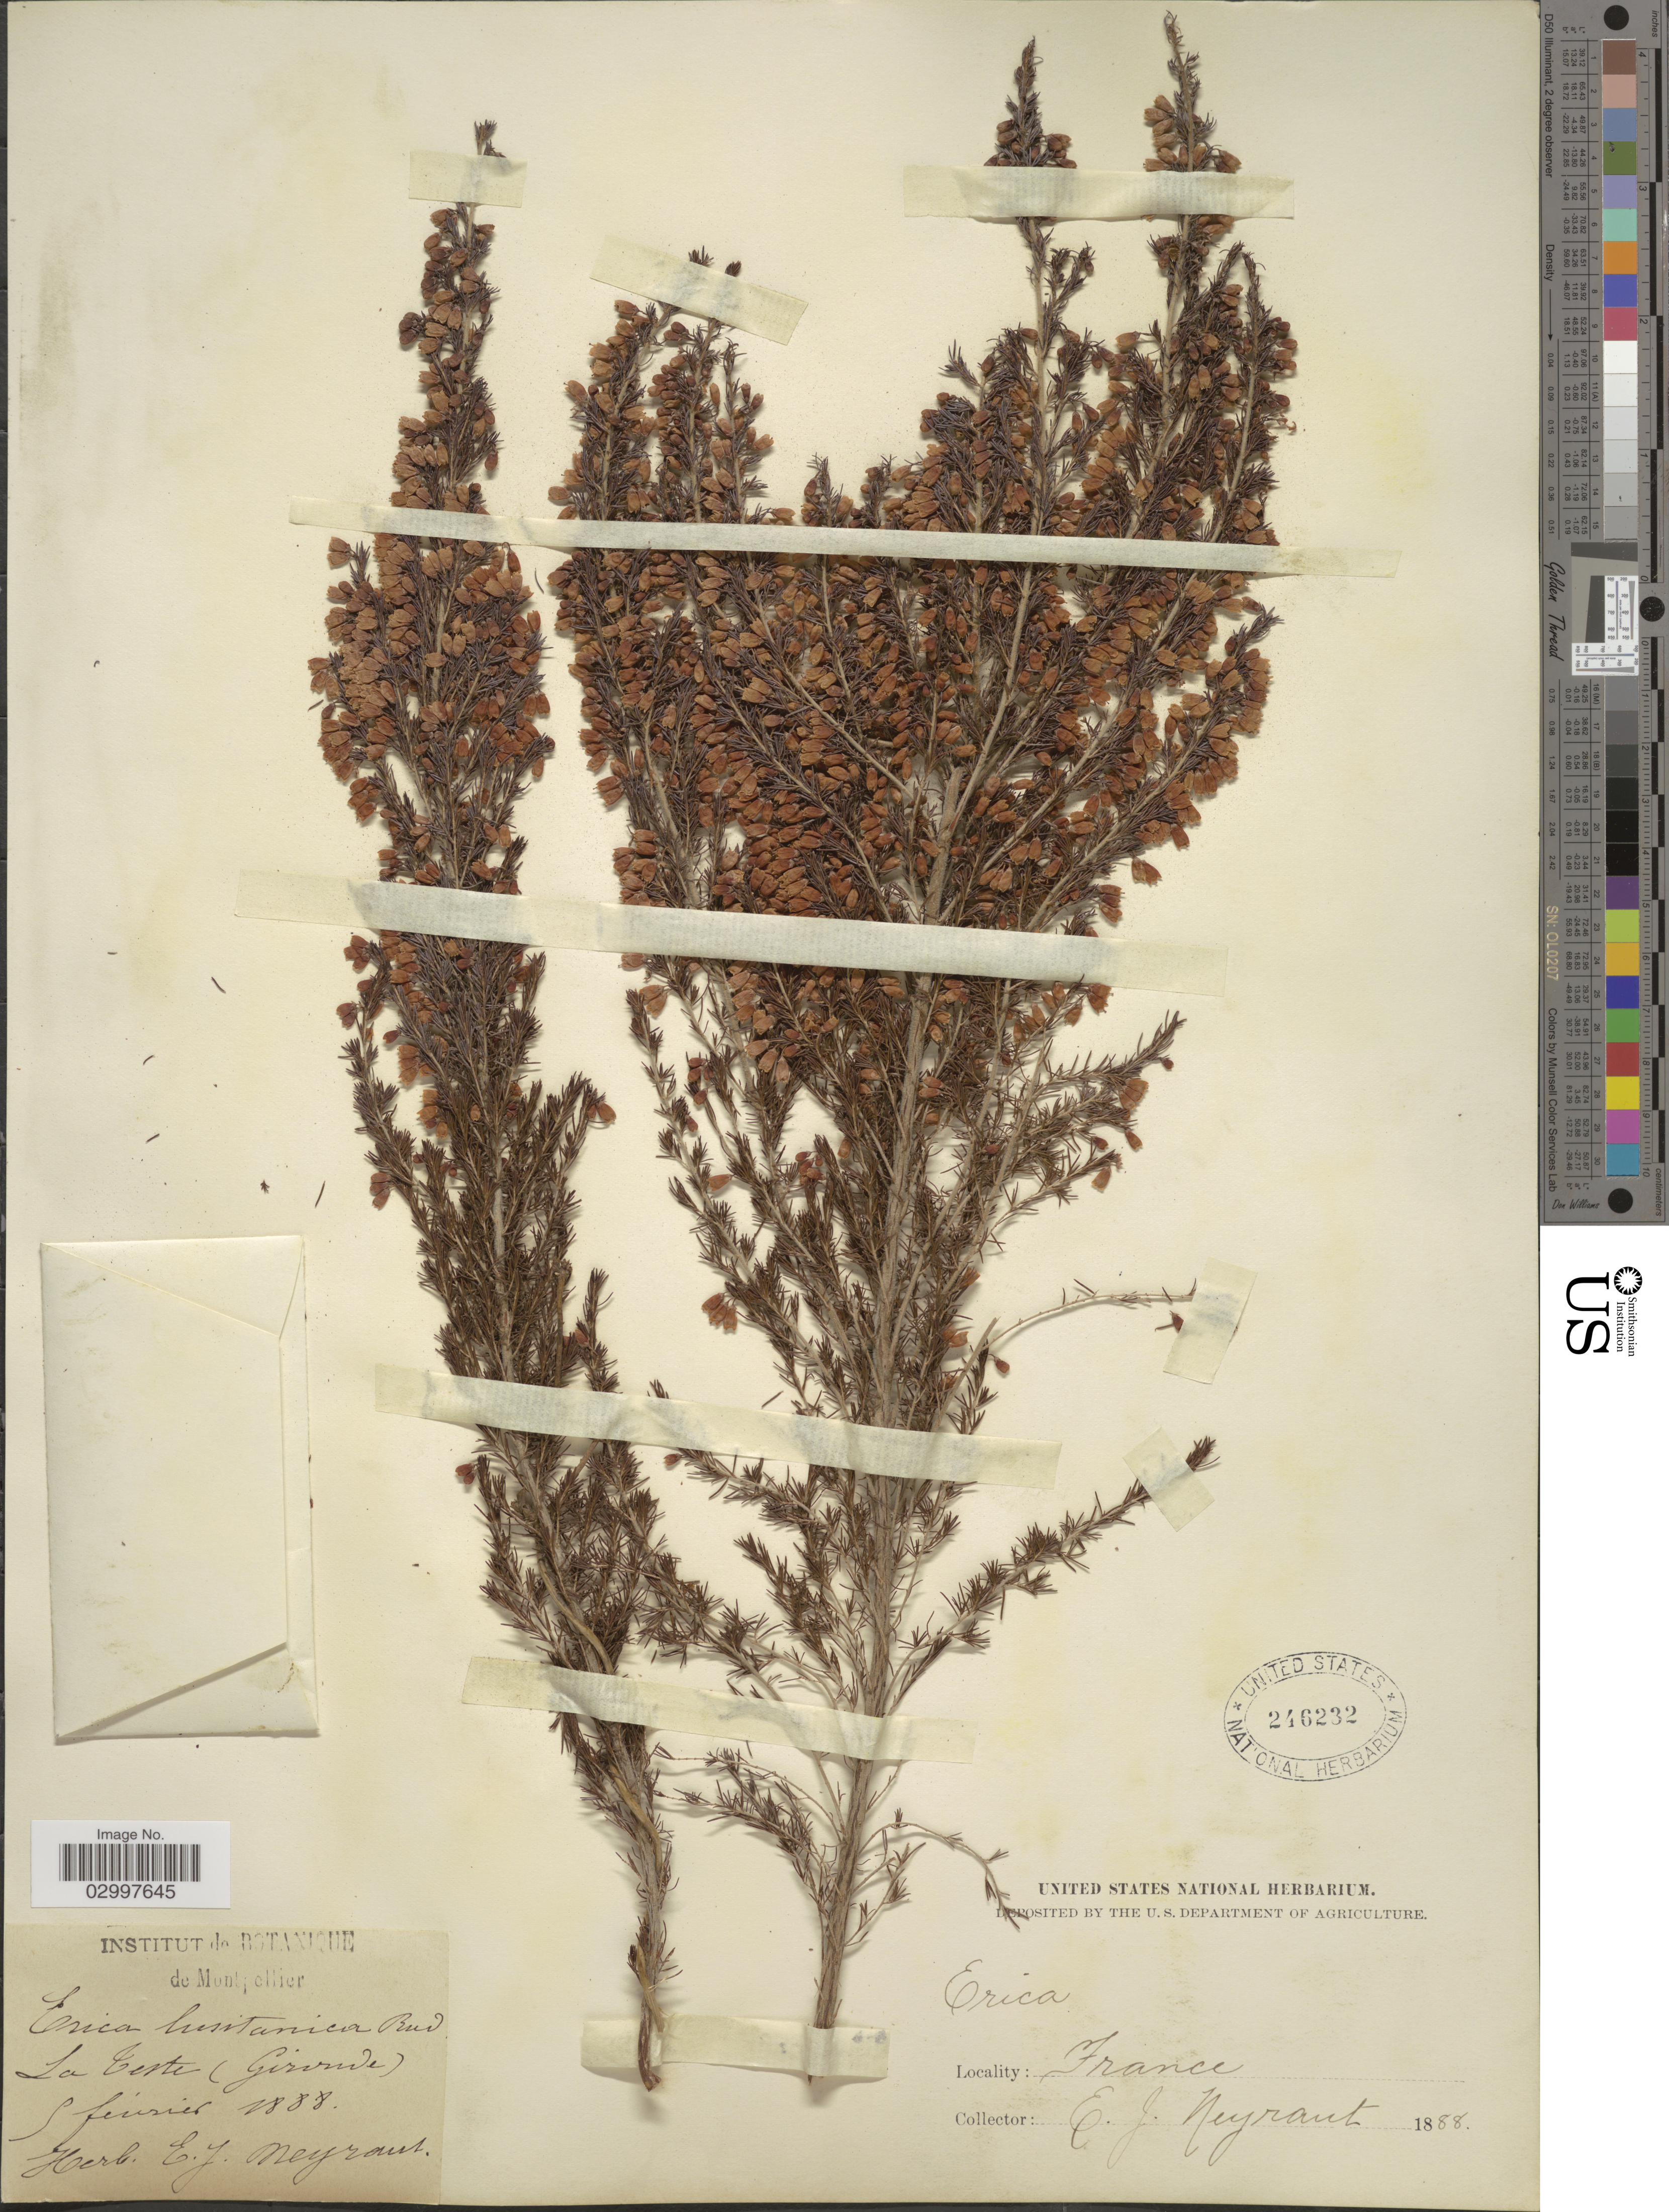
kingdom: Plantae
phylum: Tracheophyta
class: Magnoliopsida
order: Ericales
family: Ericaceae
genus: Erica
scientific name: Erica lusitanica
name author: Rudolphi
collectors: E. Neyraut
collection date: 1888-02-05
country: France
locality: La Ferte (Gironde).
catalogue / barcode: US 246232